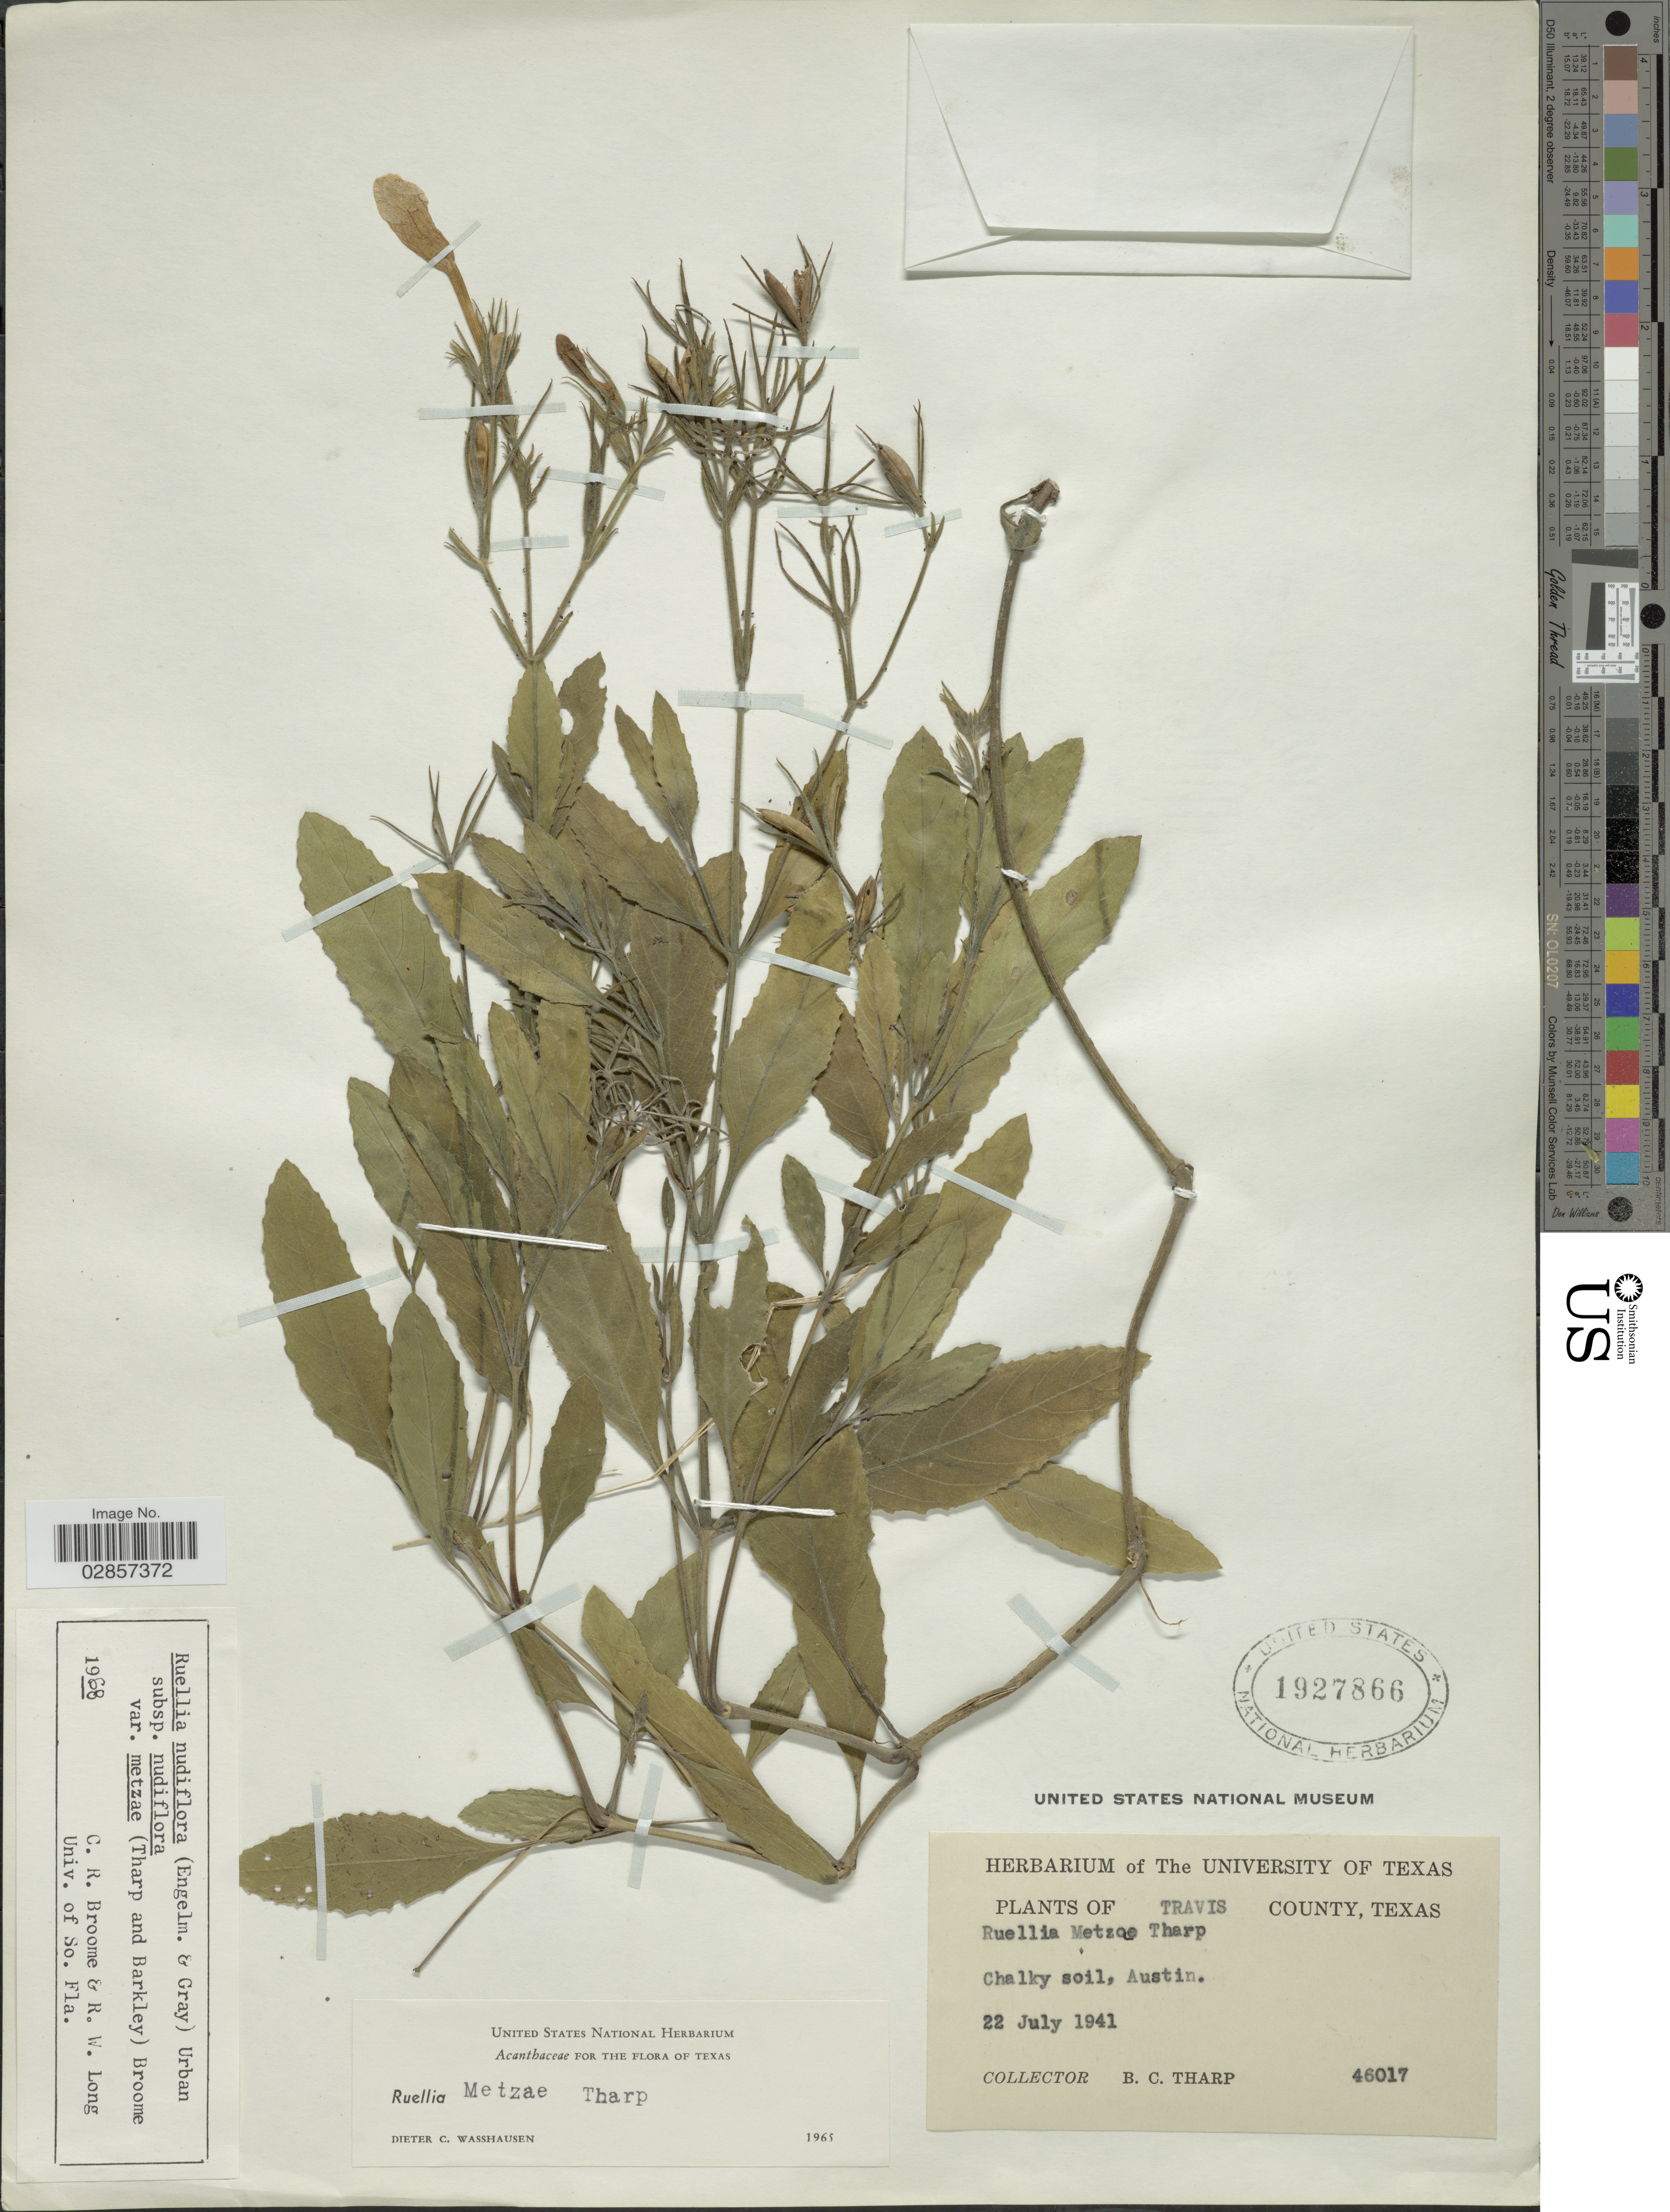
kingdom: Plantae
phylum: Tracheophyta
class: Magnoliopsida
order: Lamiales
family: Acanthaceae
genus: Ruellia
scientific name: Ruellia metziae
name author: Tharp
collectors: B. C. Tharp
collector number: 46017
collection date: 1941-07-22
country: United States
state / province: Texas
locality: Travis County, Texas, Chalky soil, Austin.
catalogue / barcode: US 1927866